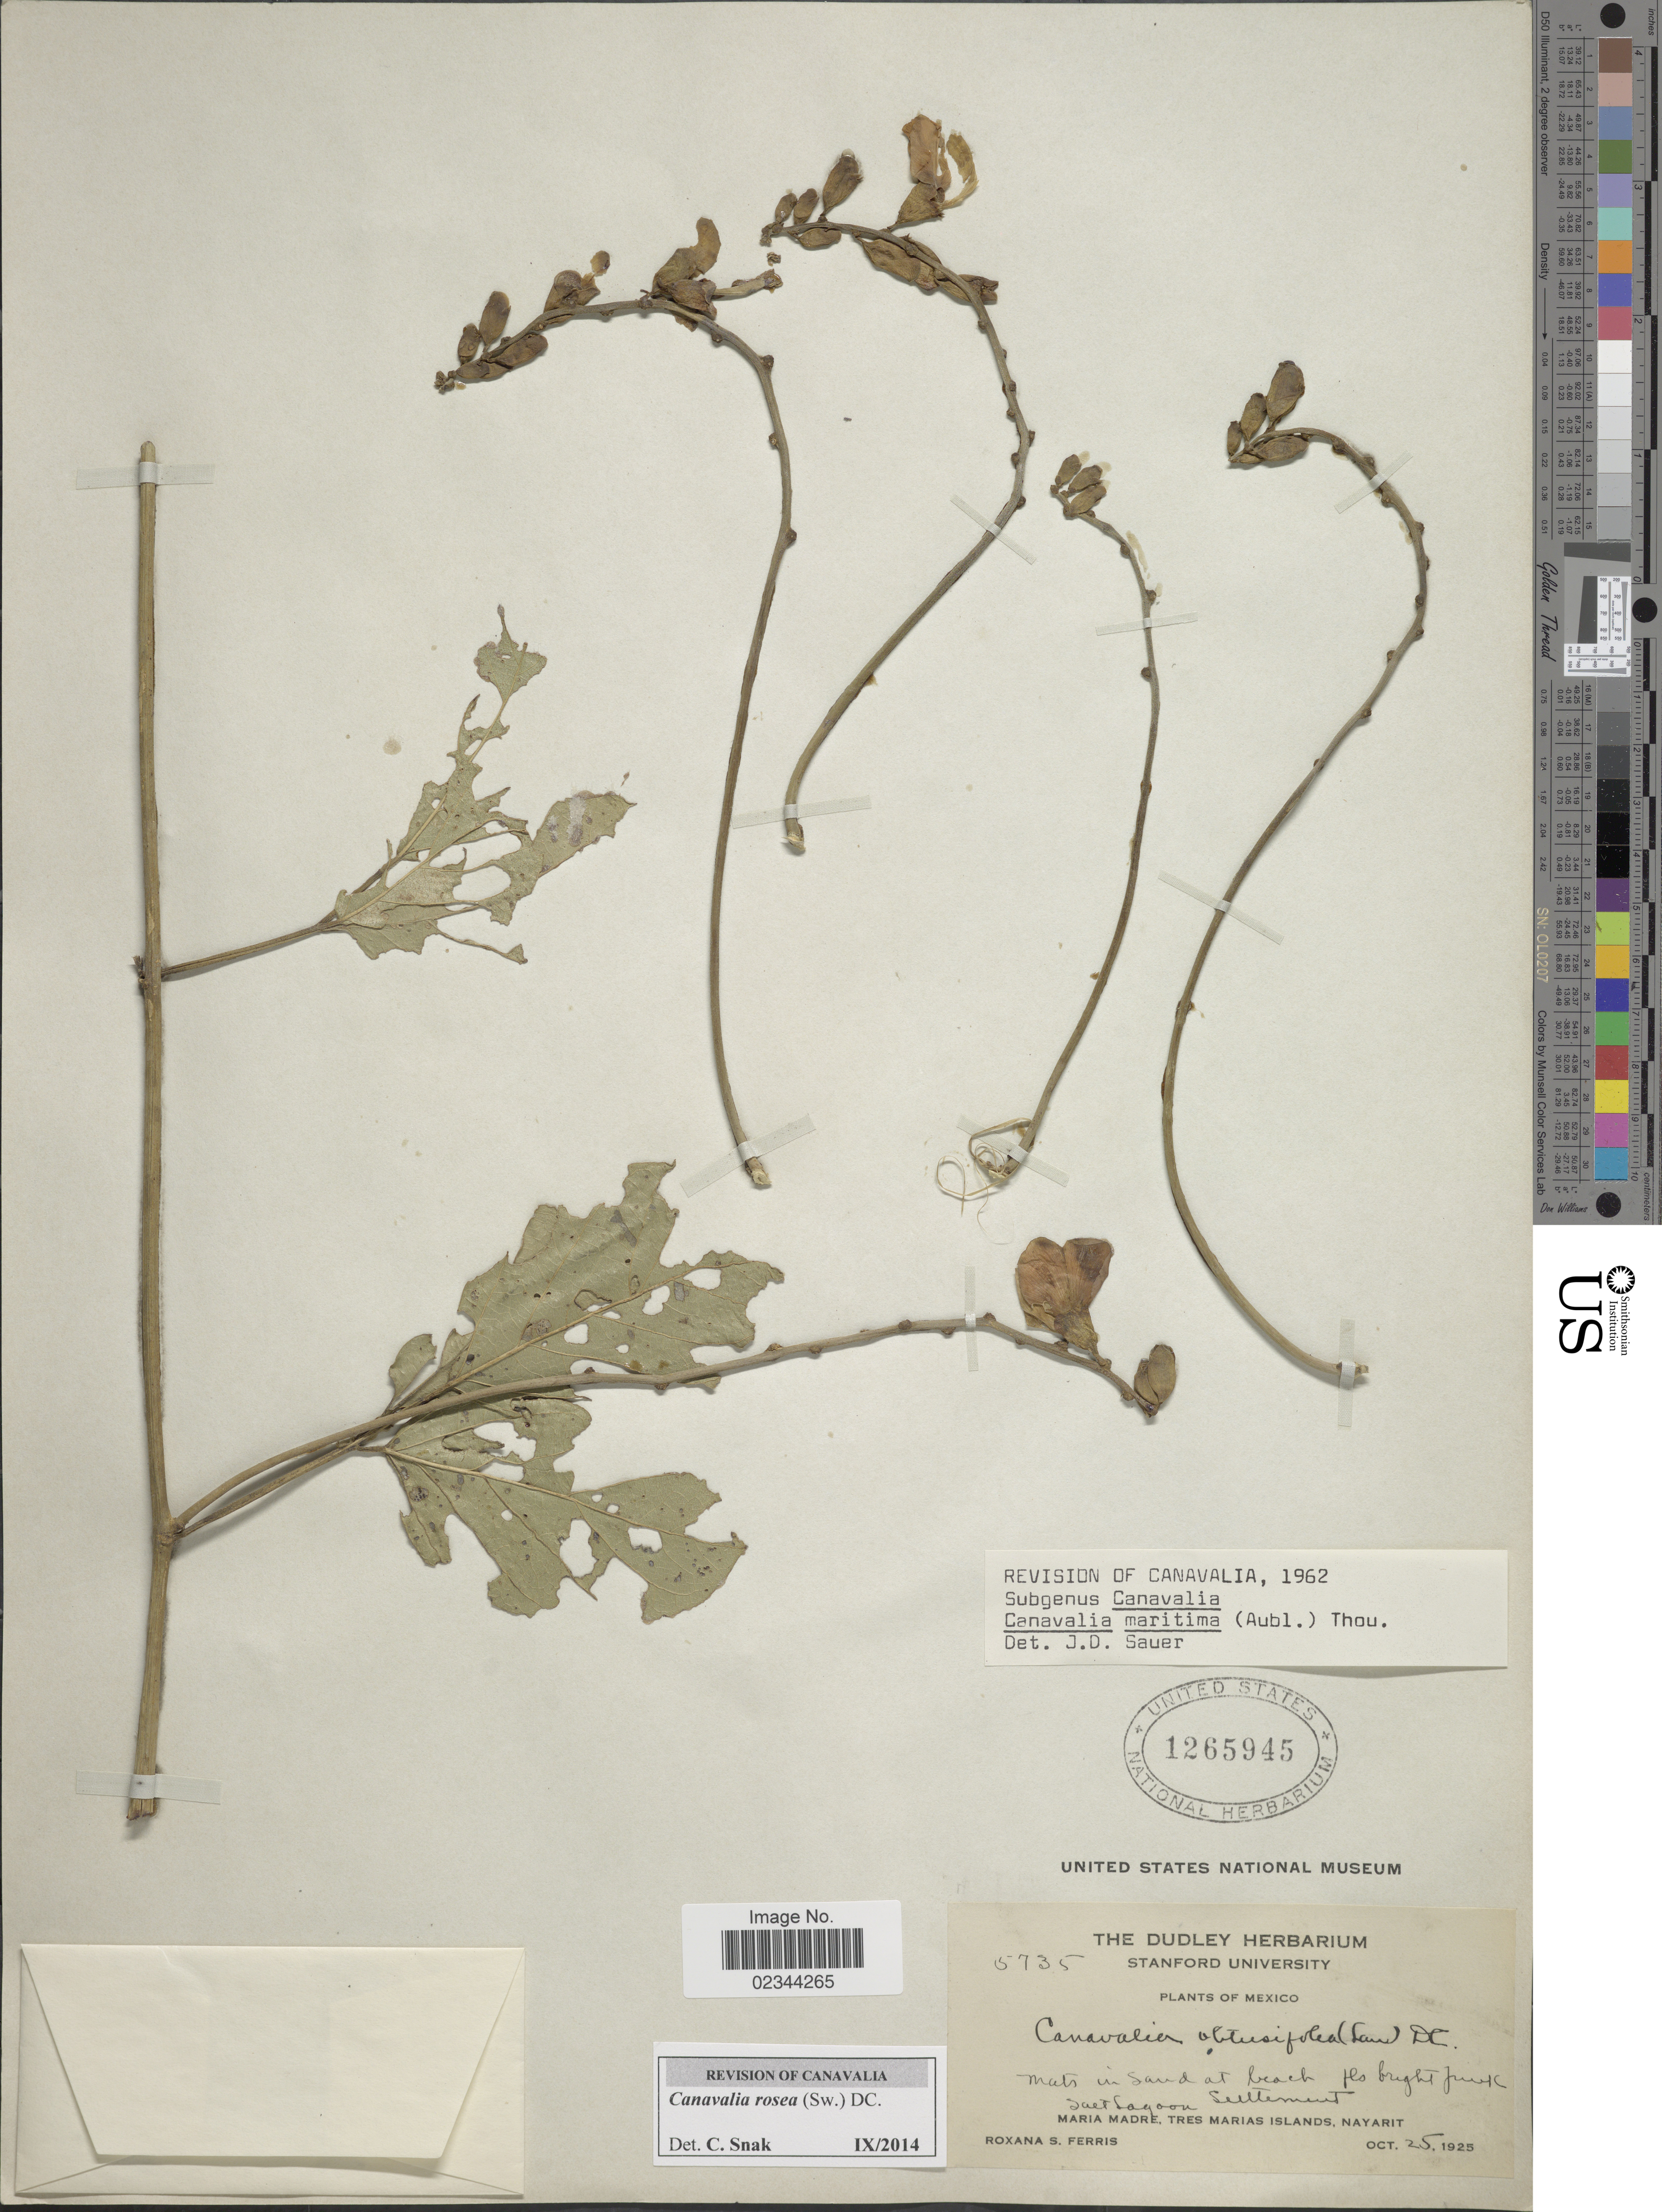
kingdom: Plantae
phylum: Tracheophyta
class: Magnoliopsida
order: Fabales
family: Fabaceae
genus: Canavalia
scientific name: Canavalia rosea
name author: (Sw.) DC.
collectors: R. S. Ferris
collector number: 5735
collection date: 1925-10-25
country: Mexico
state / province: Nayarit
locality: In sand at beach, Salt Lagoon Settlement, Maria Madrea, Tres Marias Islands.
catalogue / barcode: US 1265945